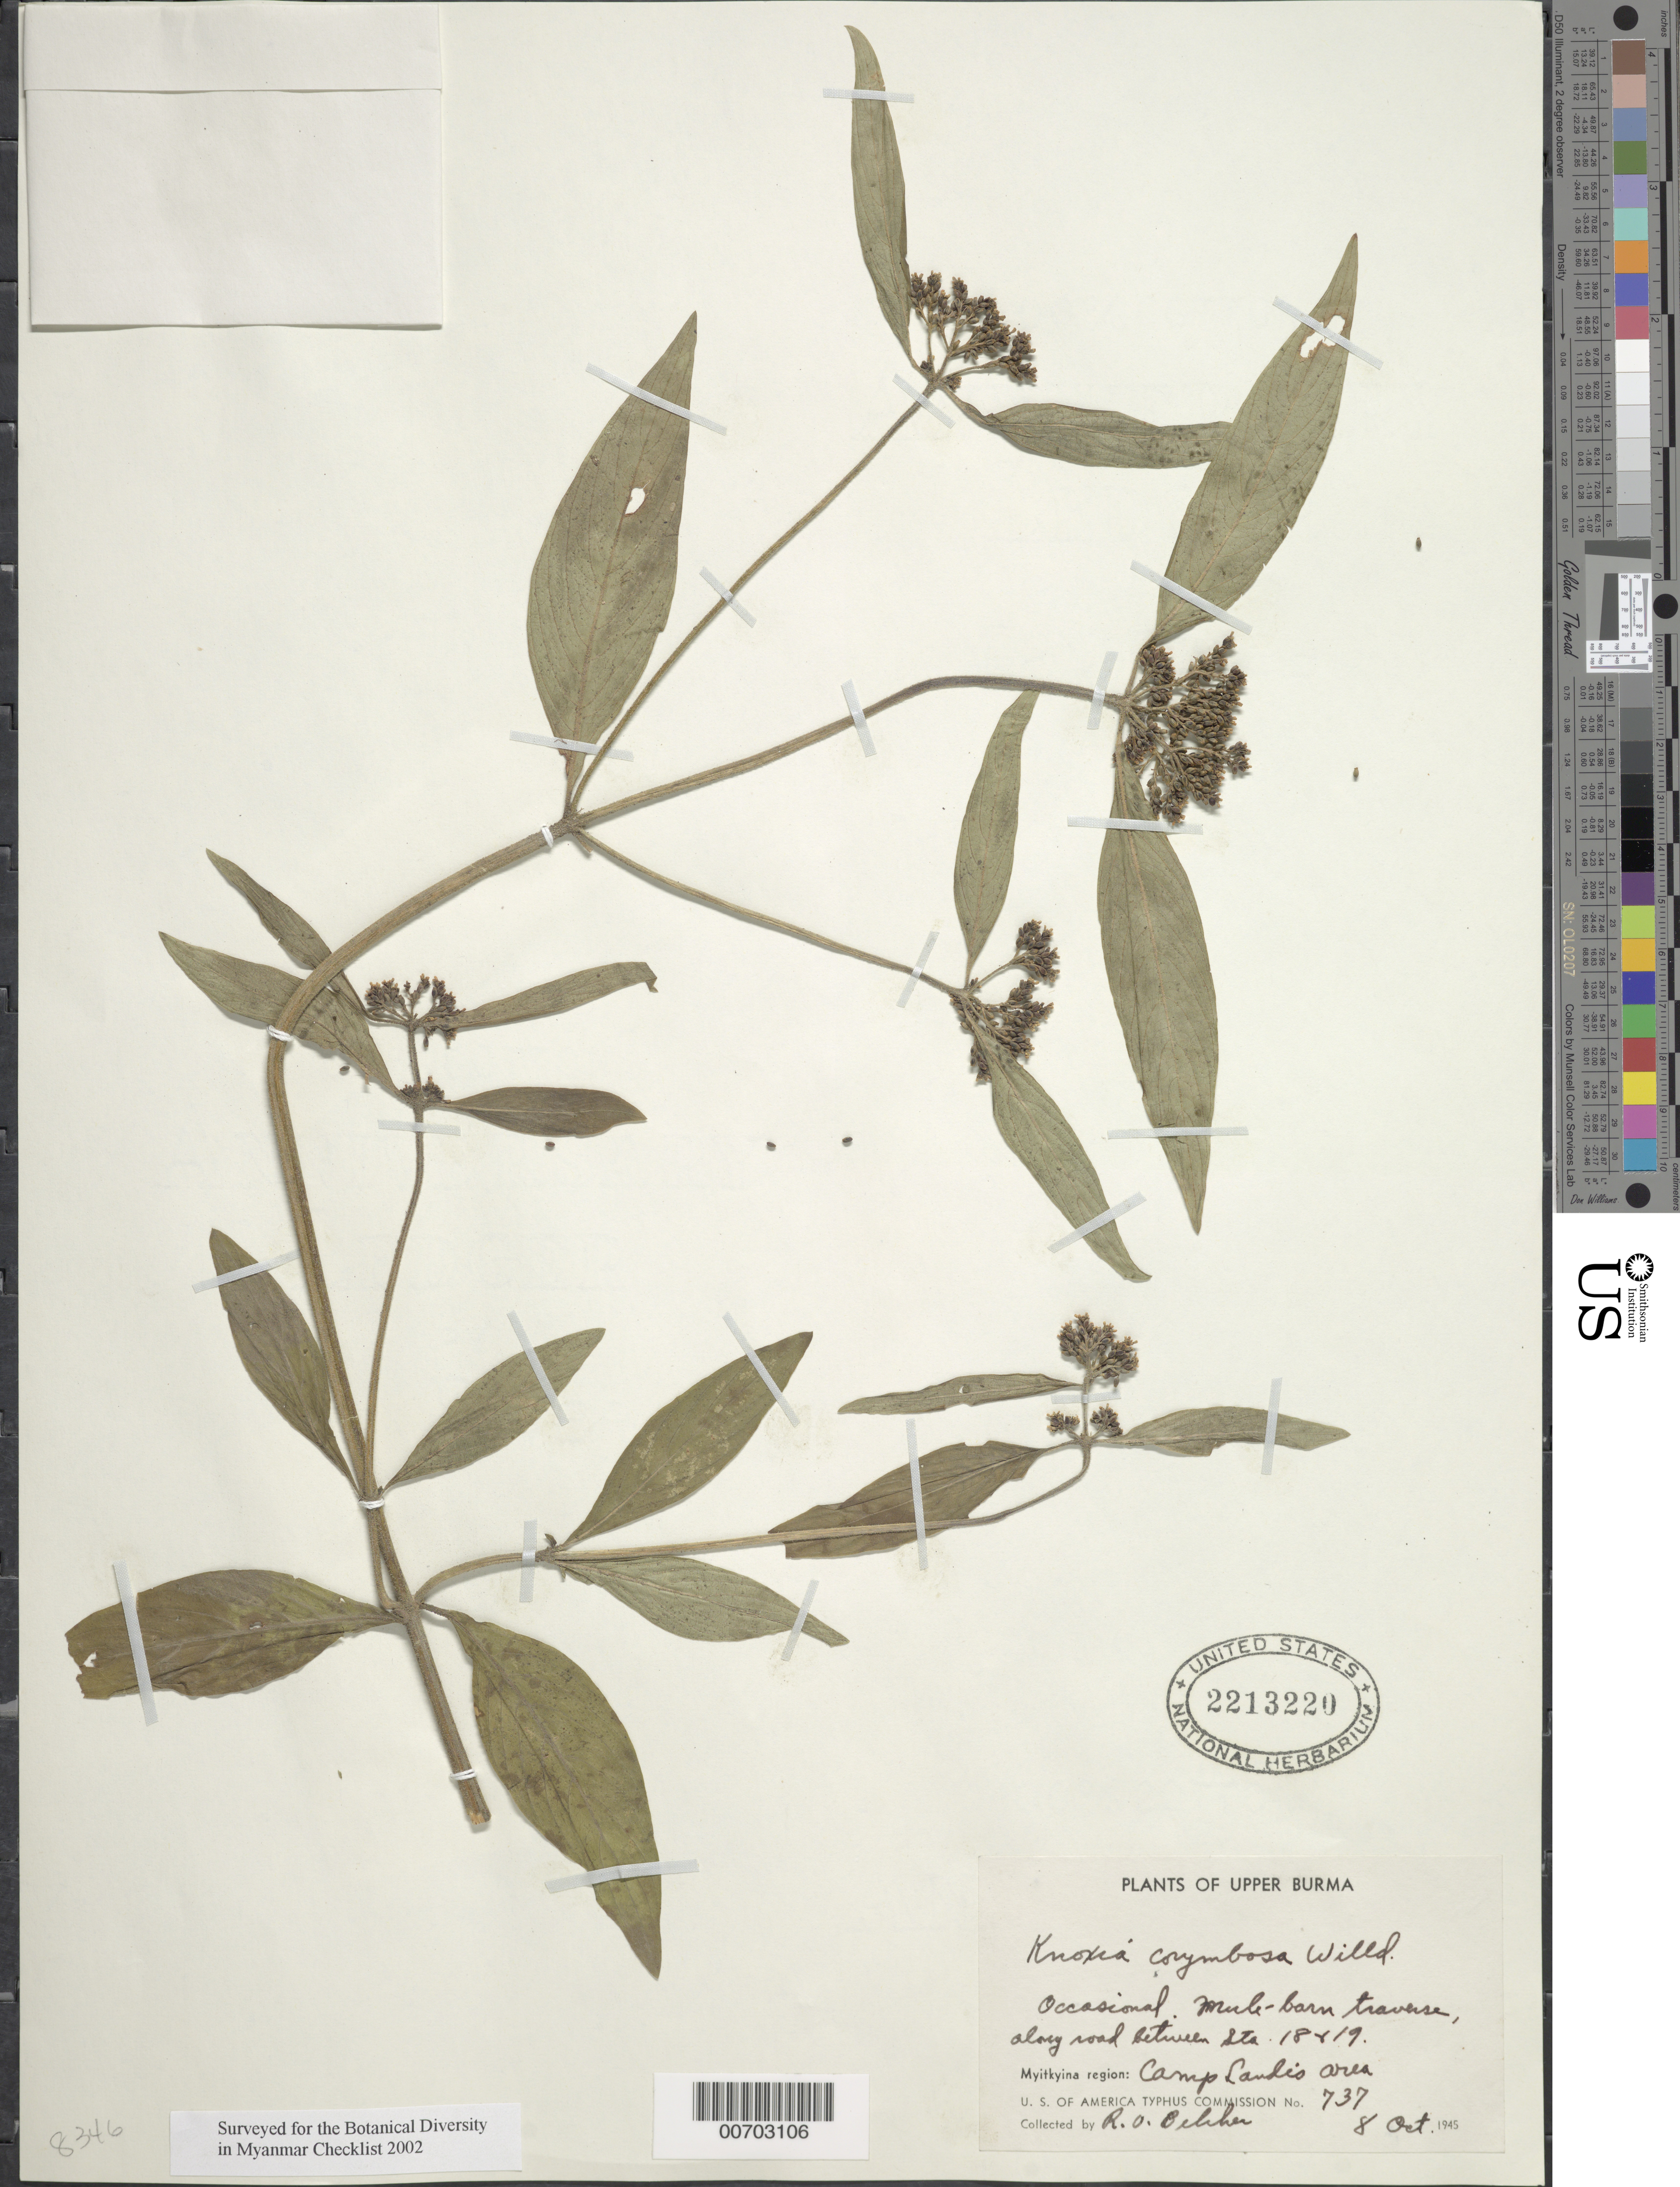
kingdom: Plantae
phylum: Tracheophyta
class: Magnoliopsida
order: Gentianales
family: Rubiaceae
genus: Knoxia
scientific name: Knoxia corymbosa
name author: Willd.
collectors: R. Belcher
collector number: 737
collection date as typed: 08 Oct 1945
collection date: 1945-10-08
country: Myanmar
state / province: Kachin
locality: Myitkyina, Camp Landis area, Sta. 18-19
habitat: Roadside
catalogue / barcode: US 2213220